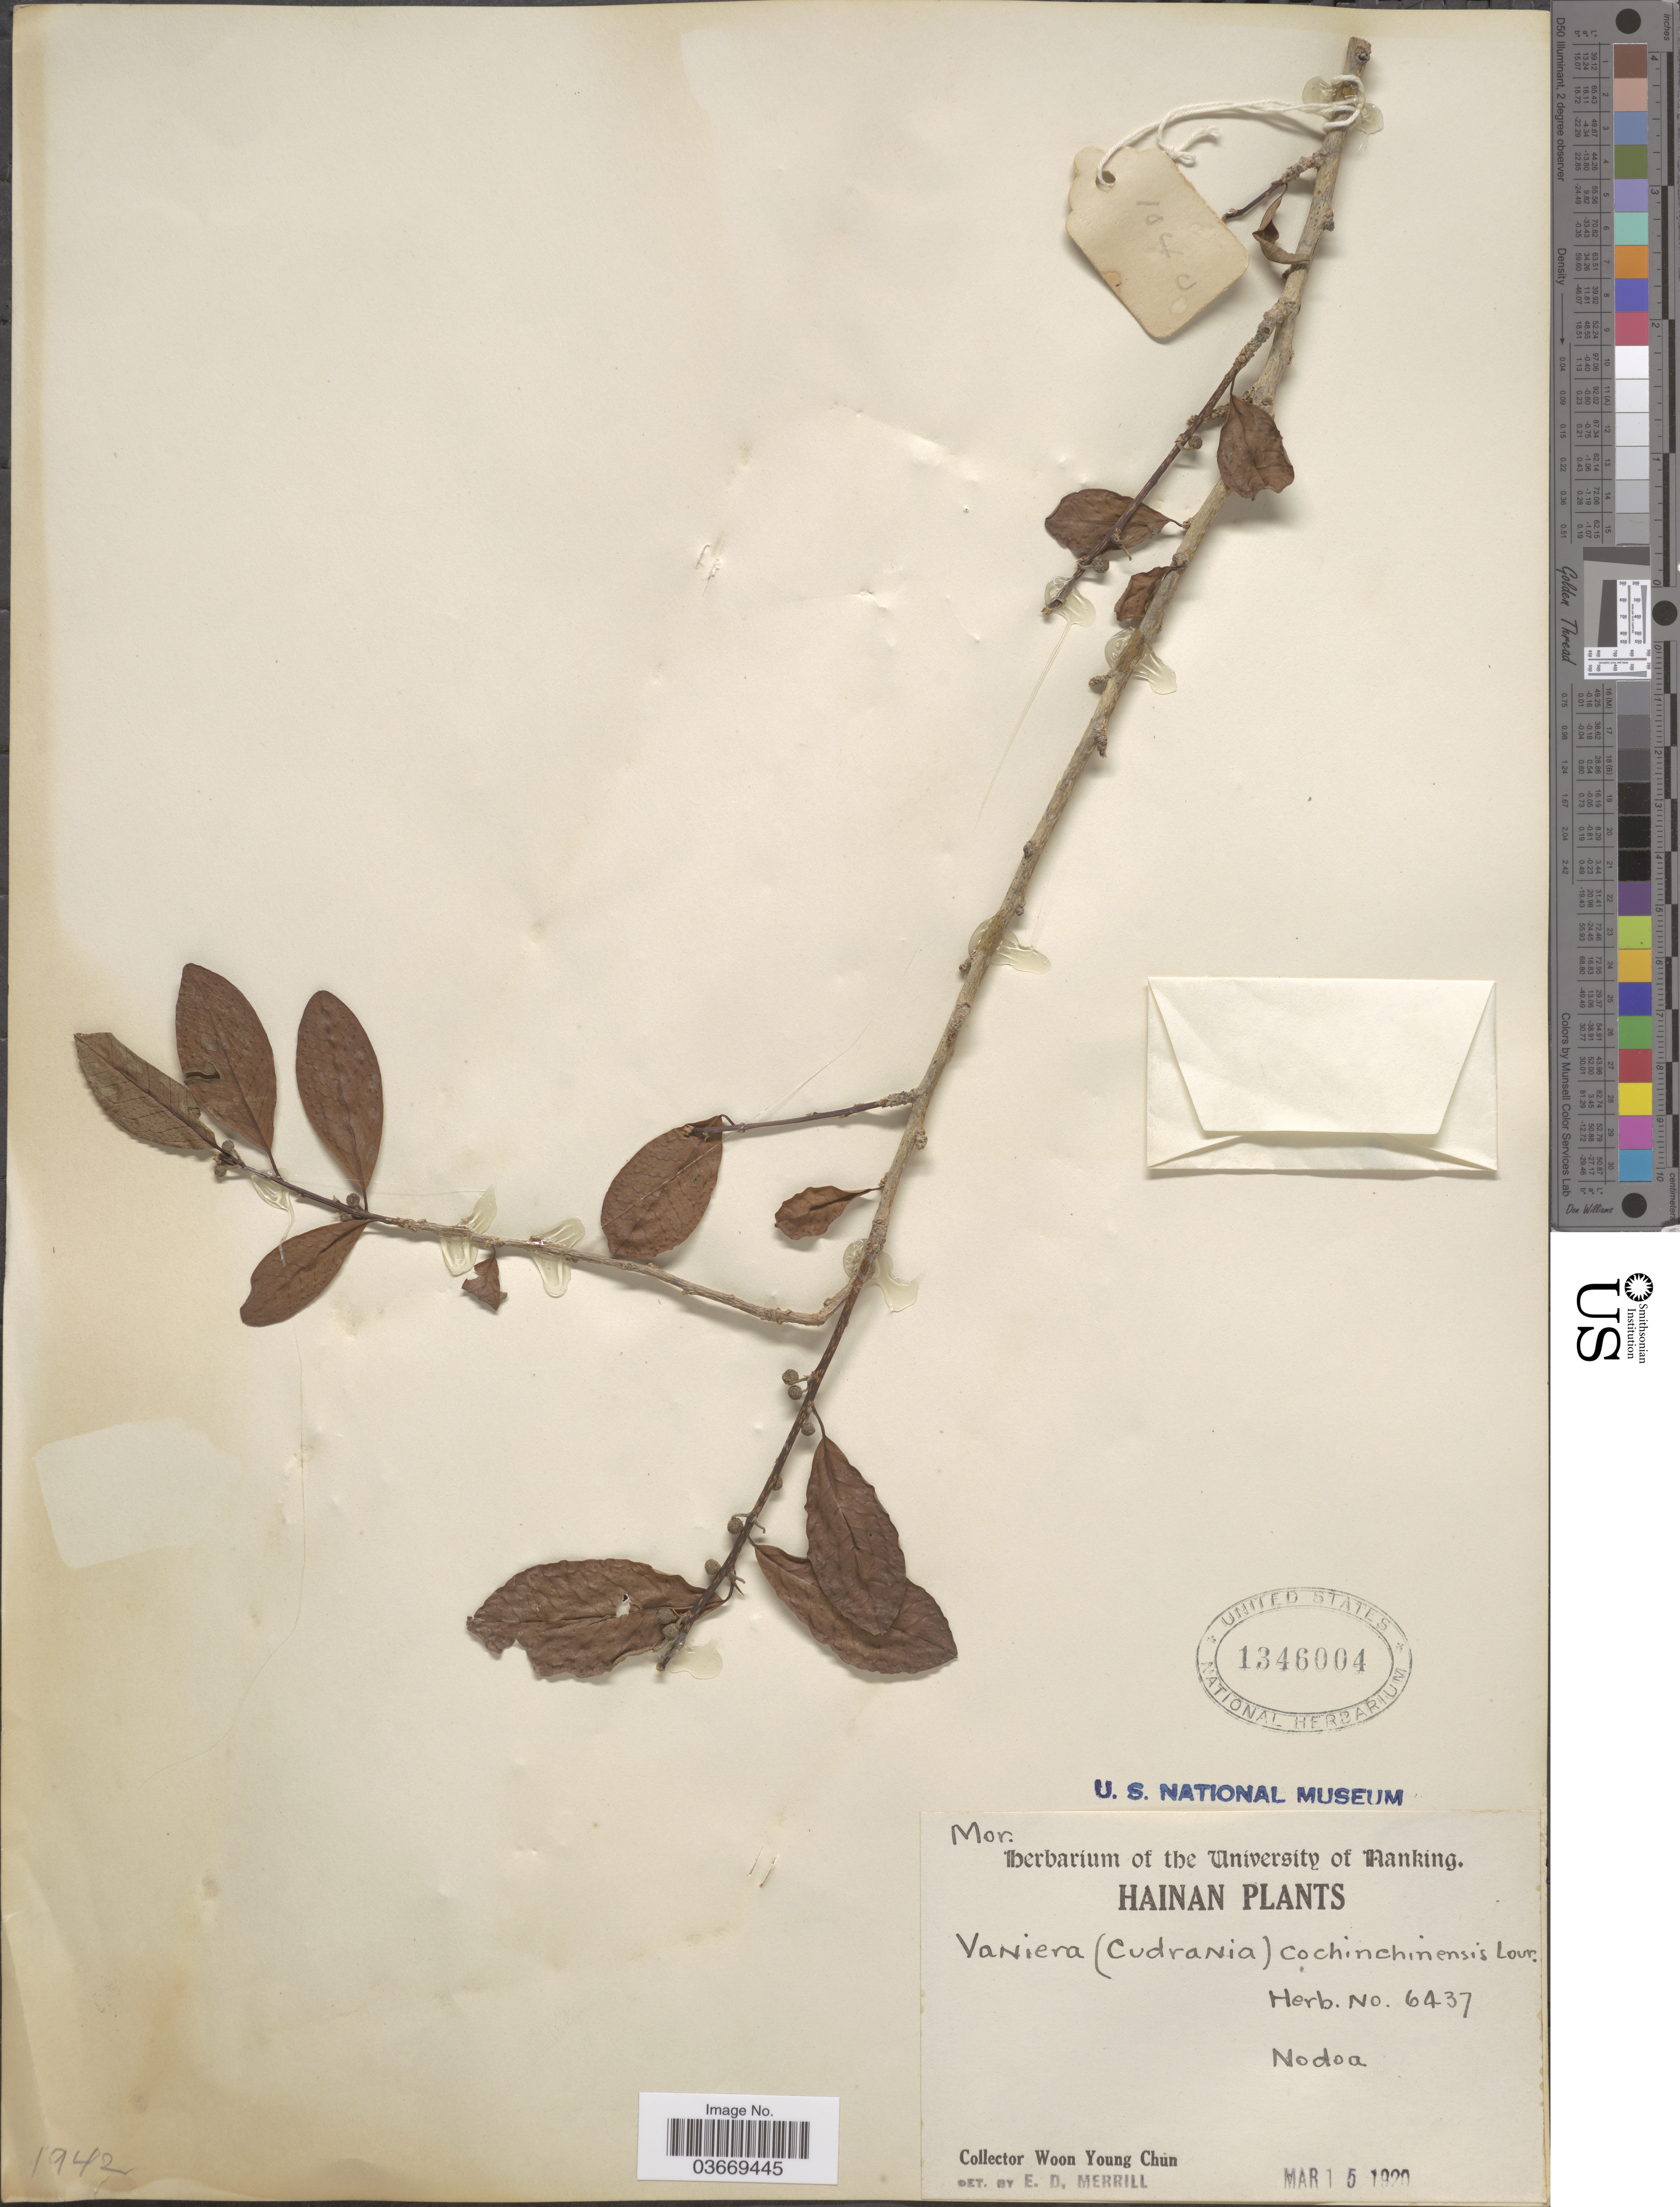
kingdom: Plantae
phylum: Tracheophyta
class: Magnoliopsida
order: Rosales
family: Moraceae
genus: Maclura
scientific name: Maclura cochinchinensis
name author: (Lour.) Corner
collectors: W. Y. Chun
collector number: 6437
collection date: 1920-03-15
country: China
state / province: Hainan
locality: Nodoa.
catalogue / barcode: US 1346004